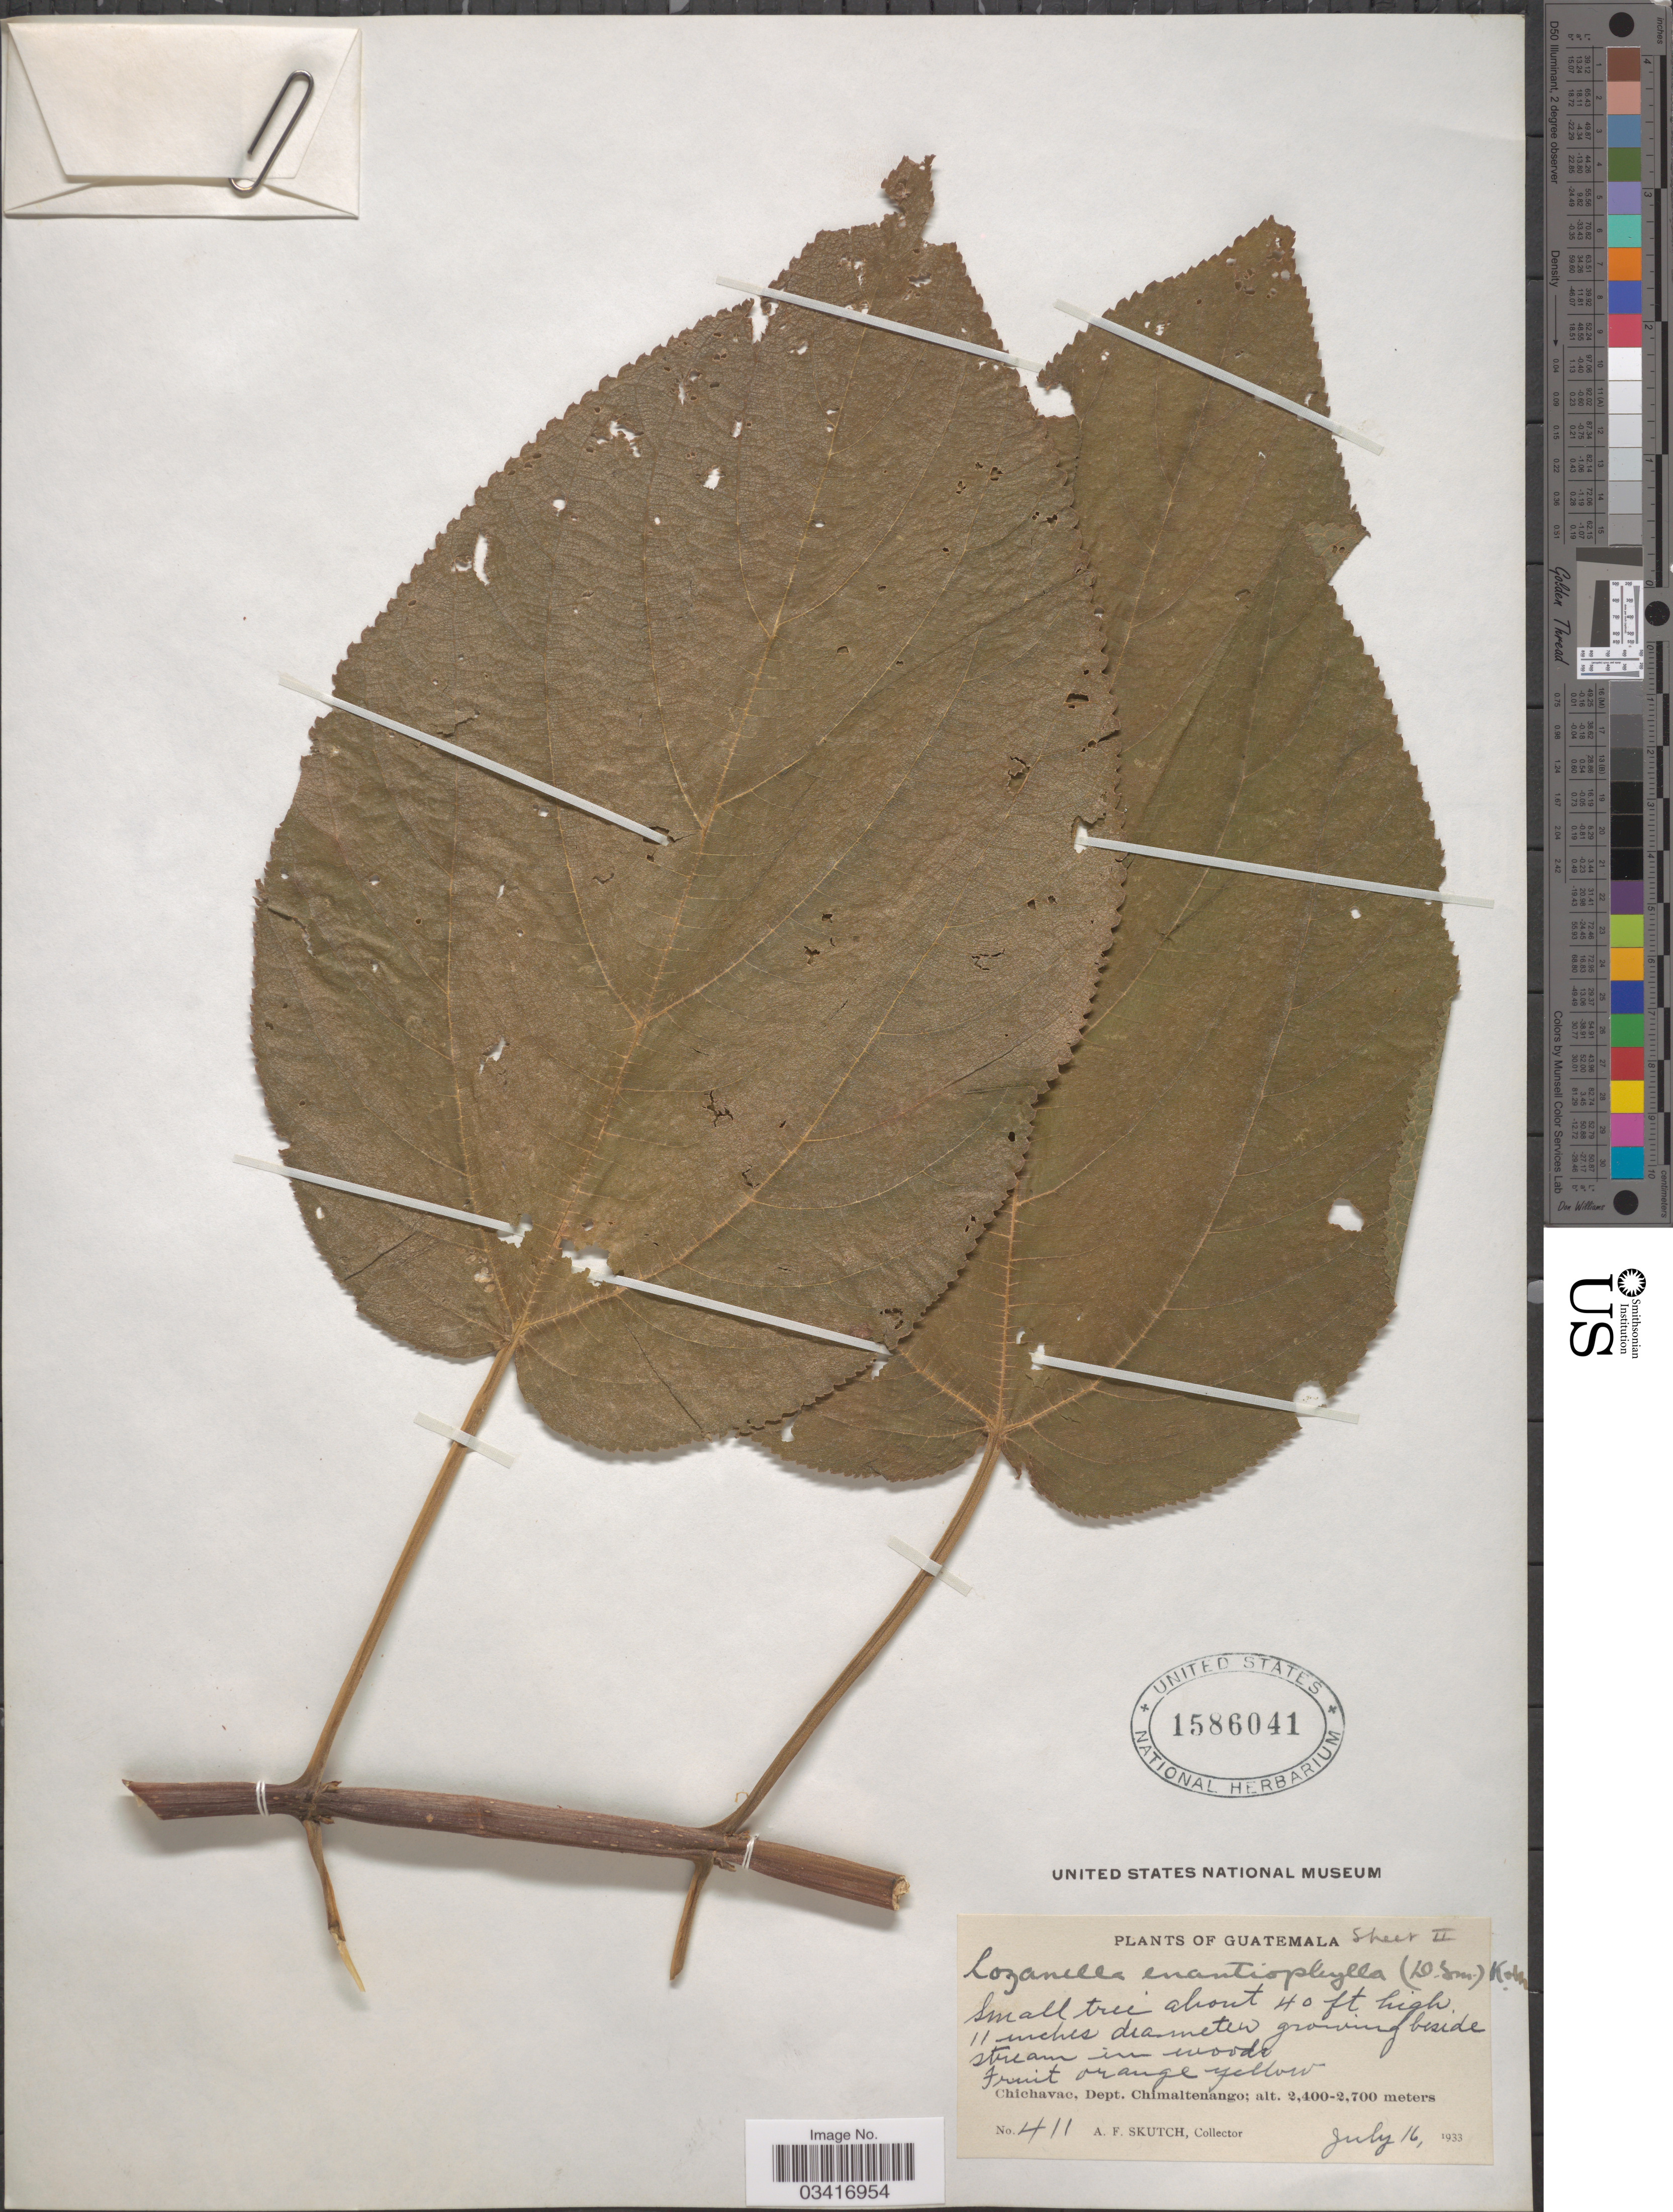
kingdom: Plantae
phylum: Tracheophyta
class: Magnoliopsida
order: Rosales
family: Cannabaceae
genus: Lozanella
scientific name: Lozanella enantiophylla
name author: (Donn. Sm.) Killip & C.V. Morton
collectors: A. F. Skutch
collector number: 411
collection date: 1933-07-16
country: Guatemala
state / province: Chimaltenango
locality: Chichavac, Dept. Chimaltenango.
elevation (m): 2400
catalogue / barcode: US 1586041